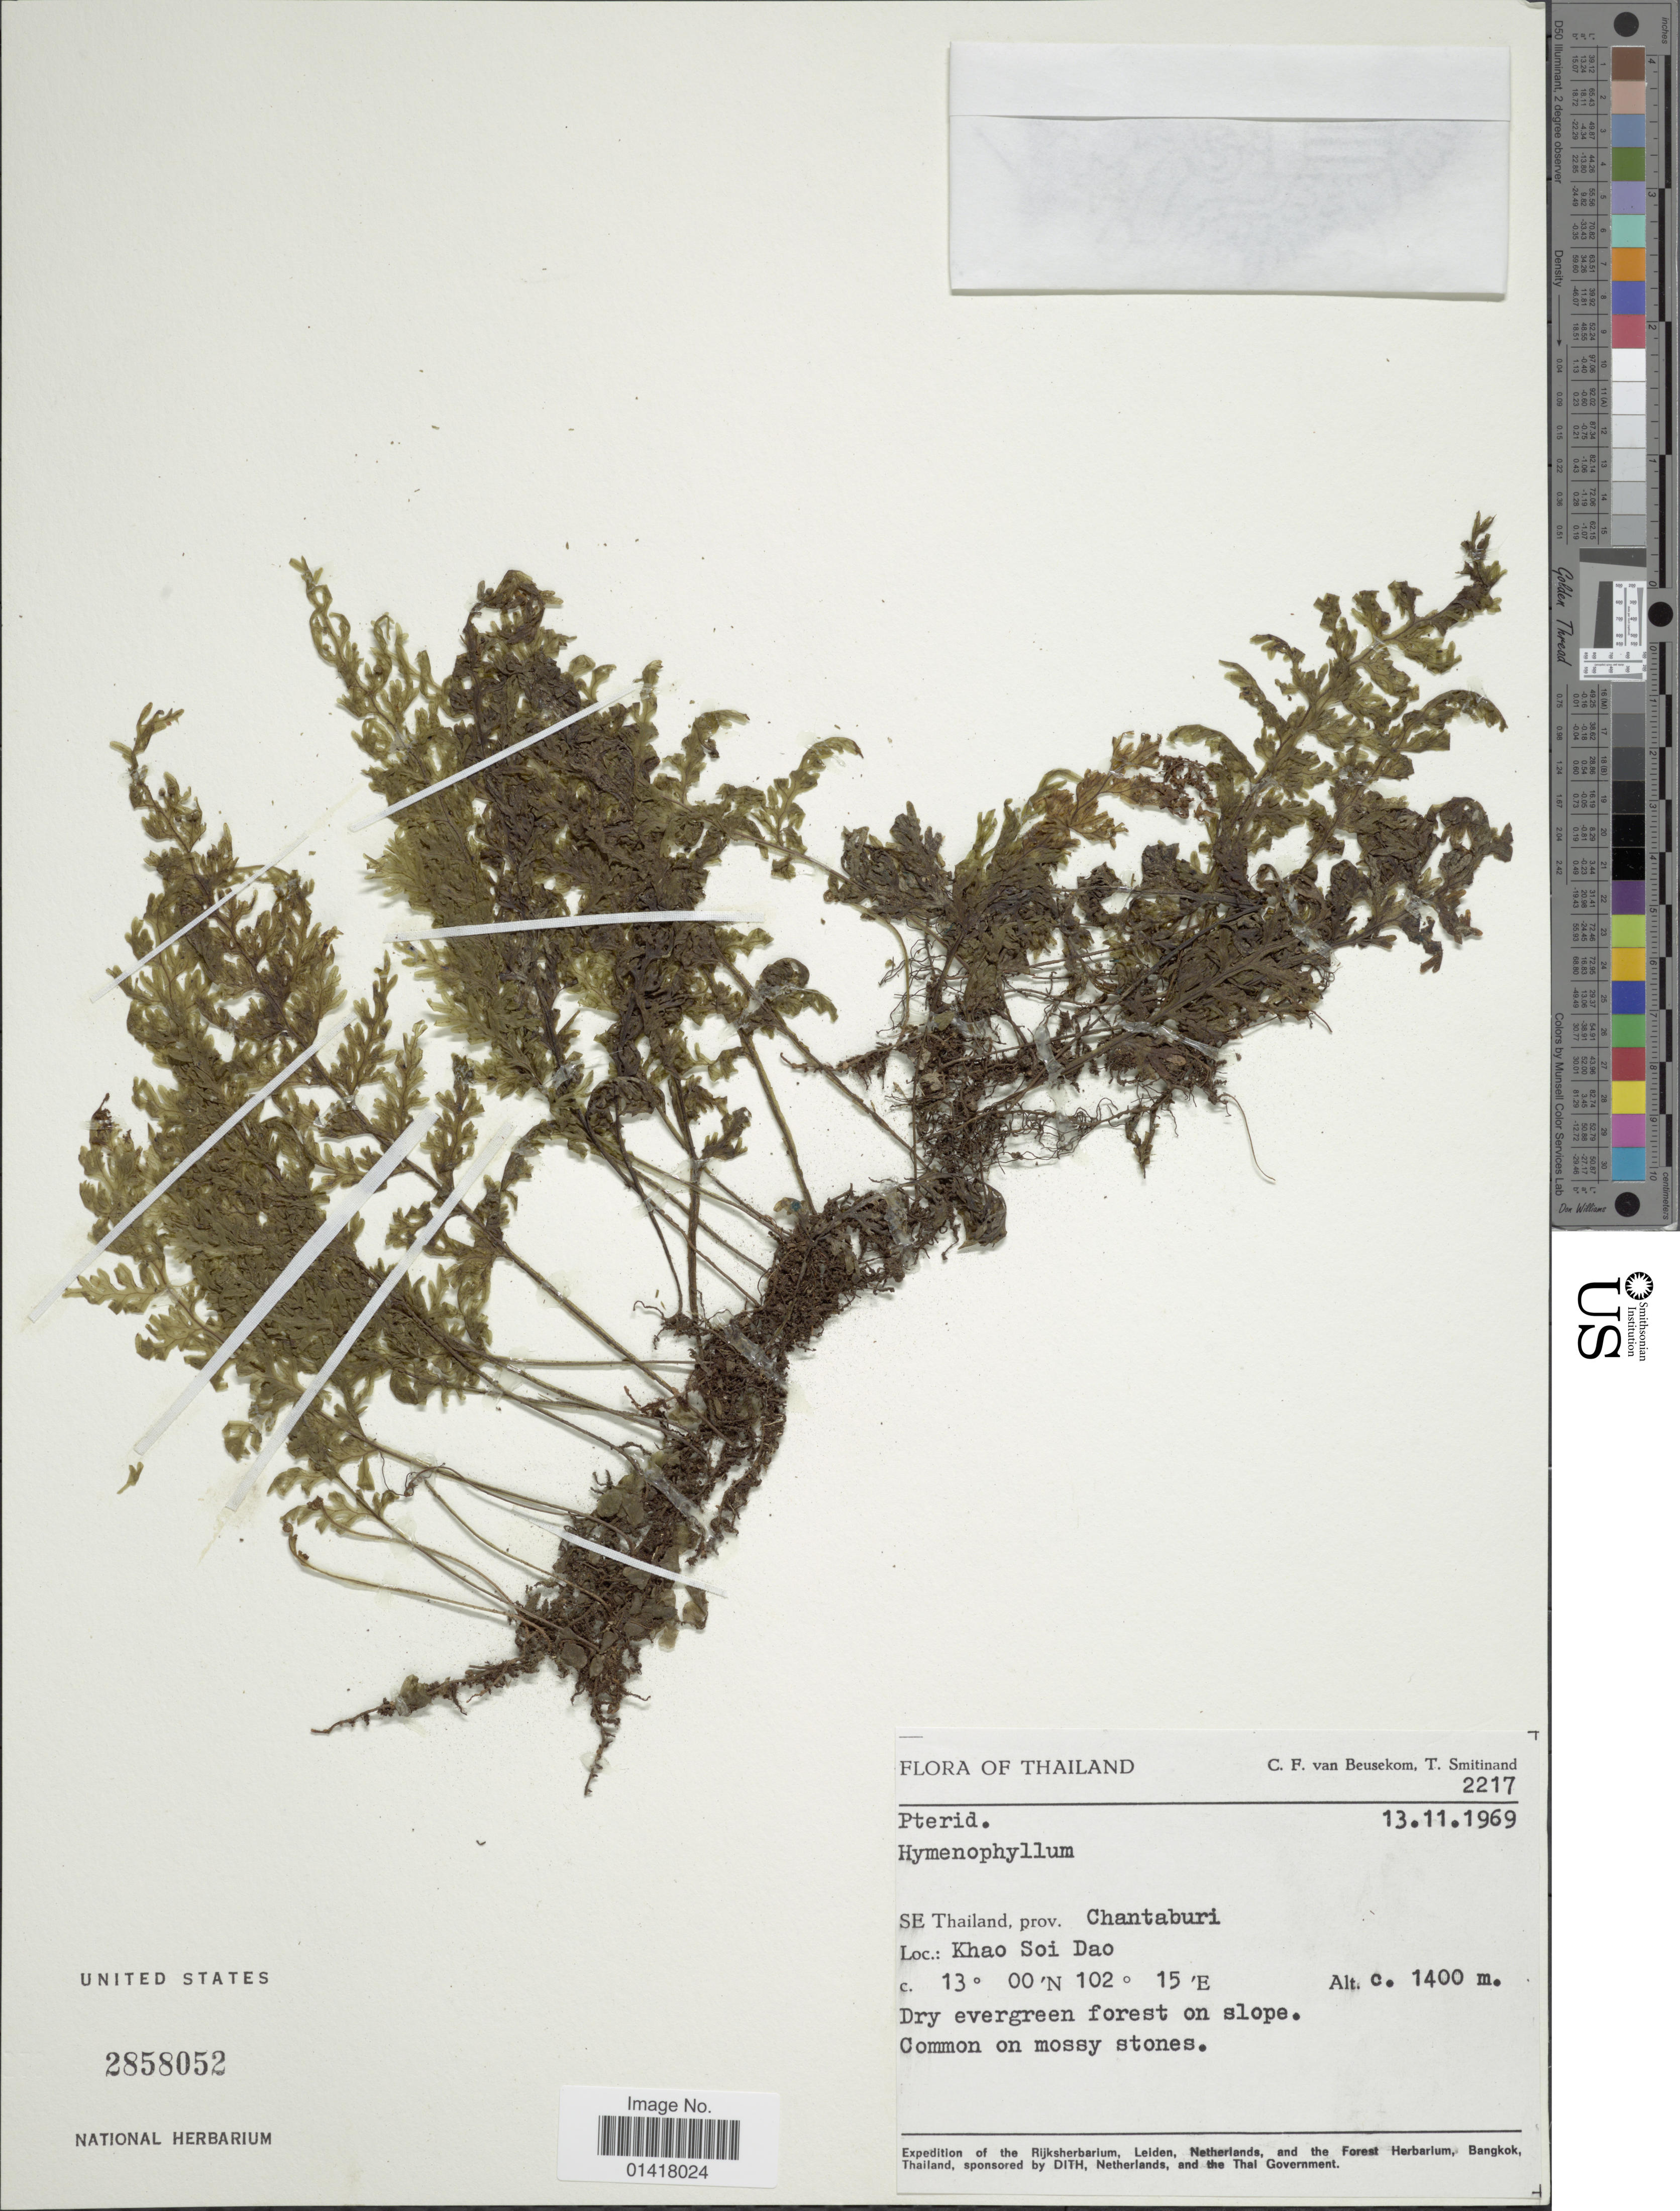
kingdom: Plantae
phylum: Tracheophyta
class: Polypodiopsida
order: Hymenophyllales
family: Hymenophyllaceae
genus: Hymenophyllum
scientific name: Hymenophyllum sp.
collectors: C. van Beusecom & T. Smitinand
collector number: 2217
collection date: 1969-11-13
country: Thailand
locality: SE Thailand, Prov Chantaburi. Khao Soi Dao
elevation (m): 1400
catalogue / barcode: US 2858052